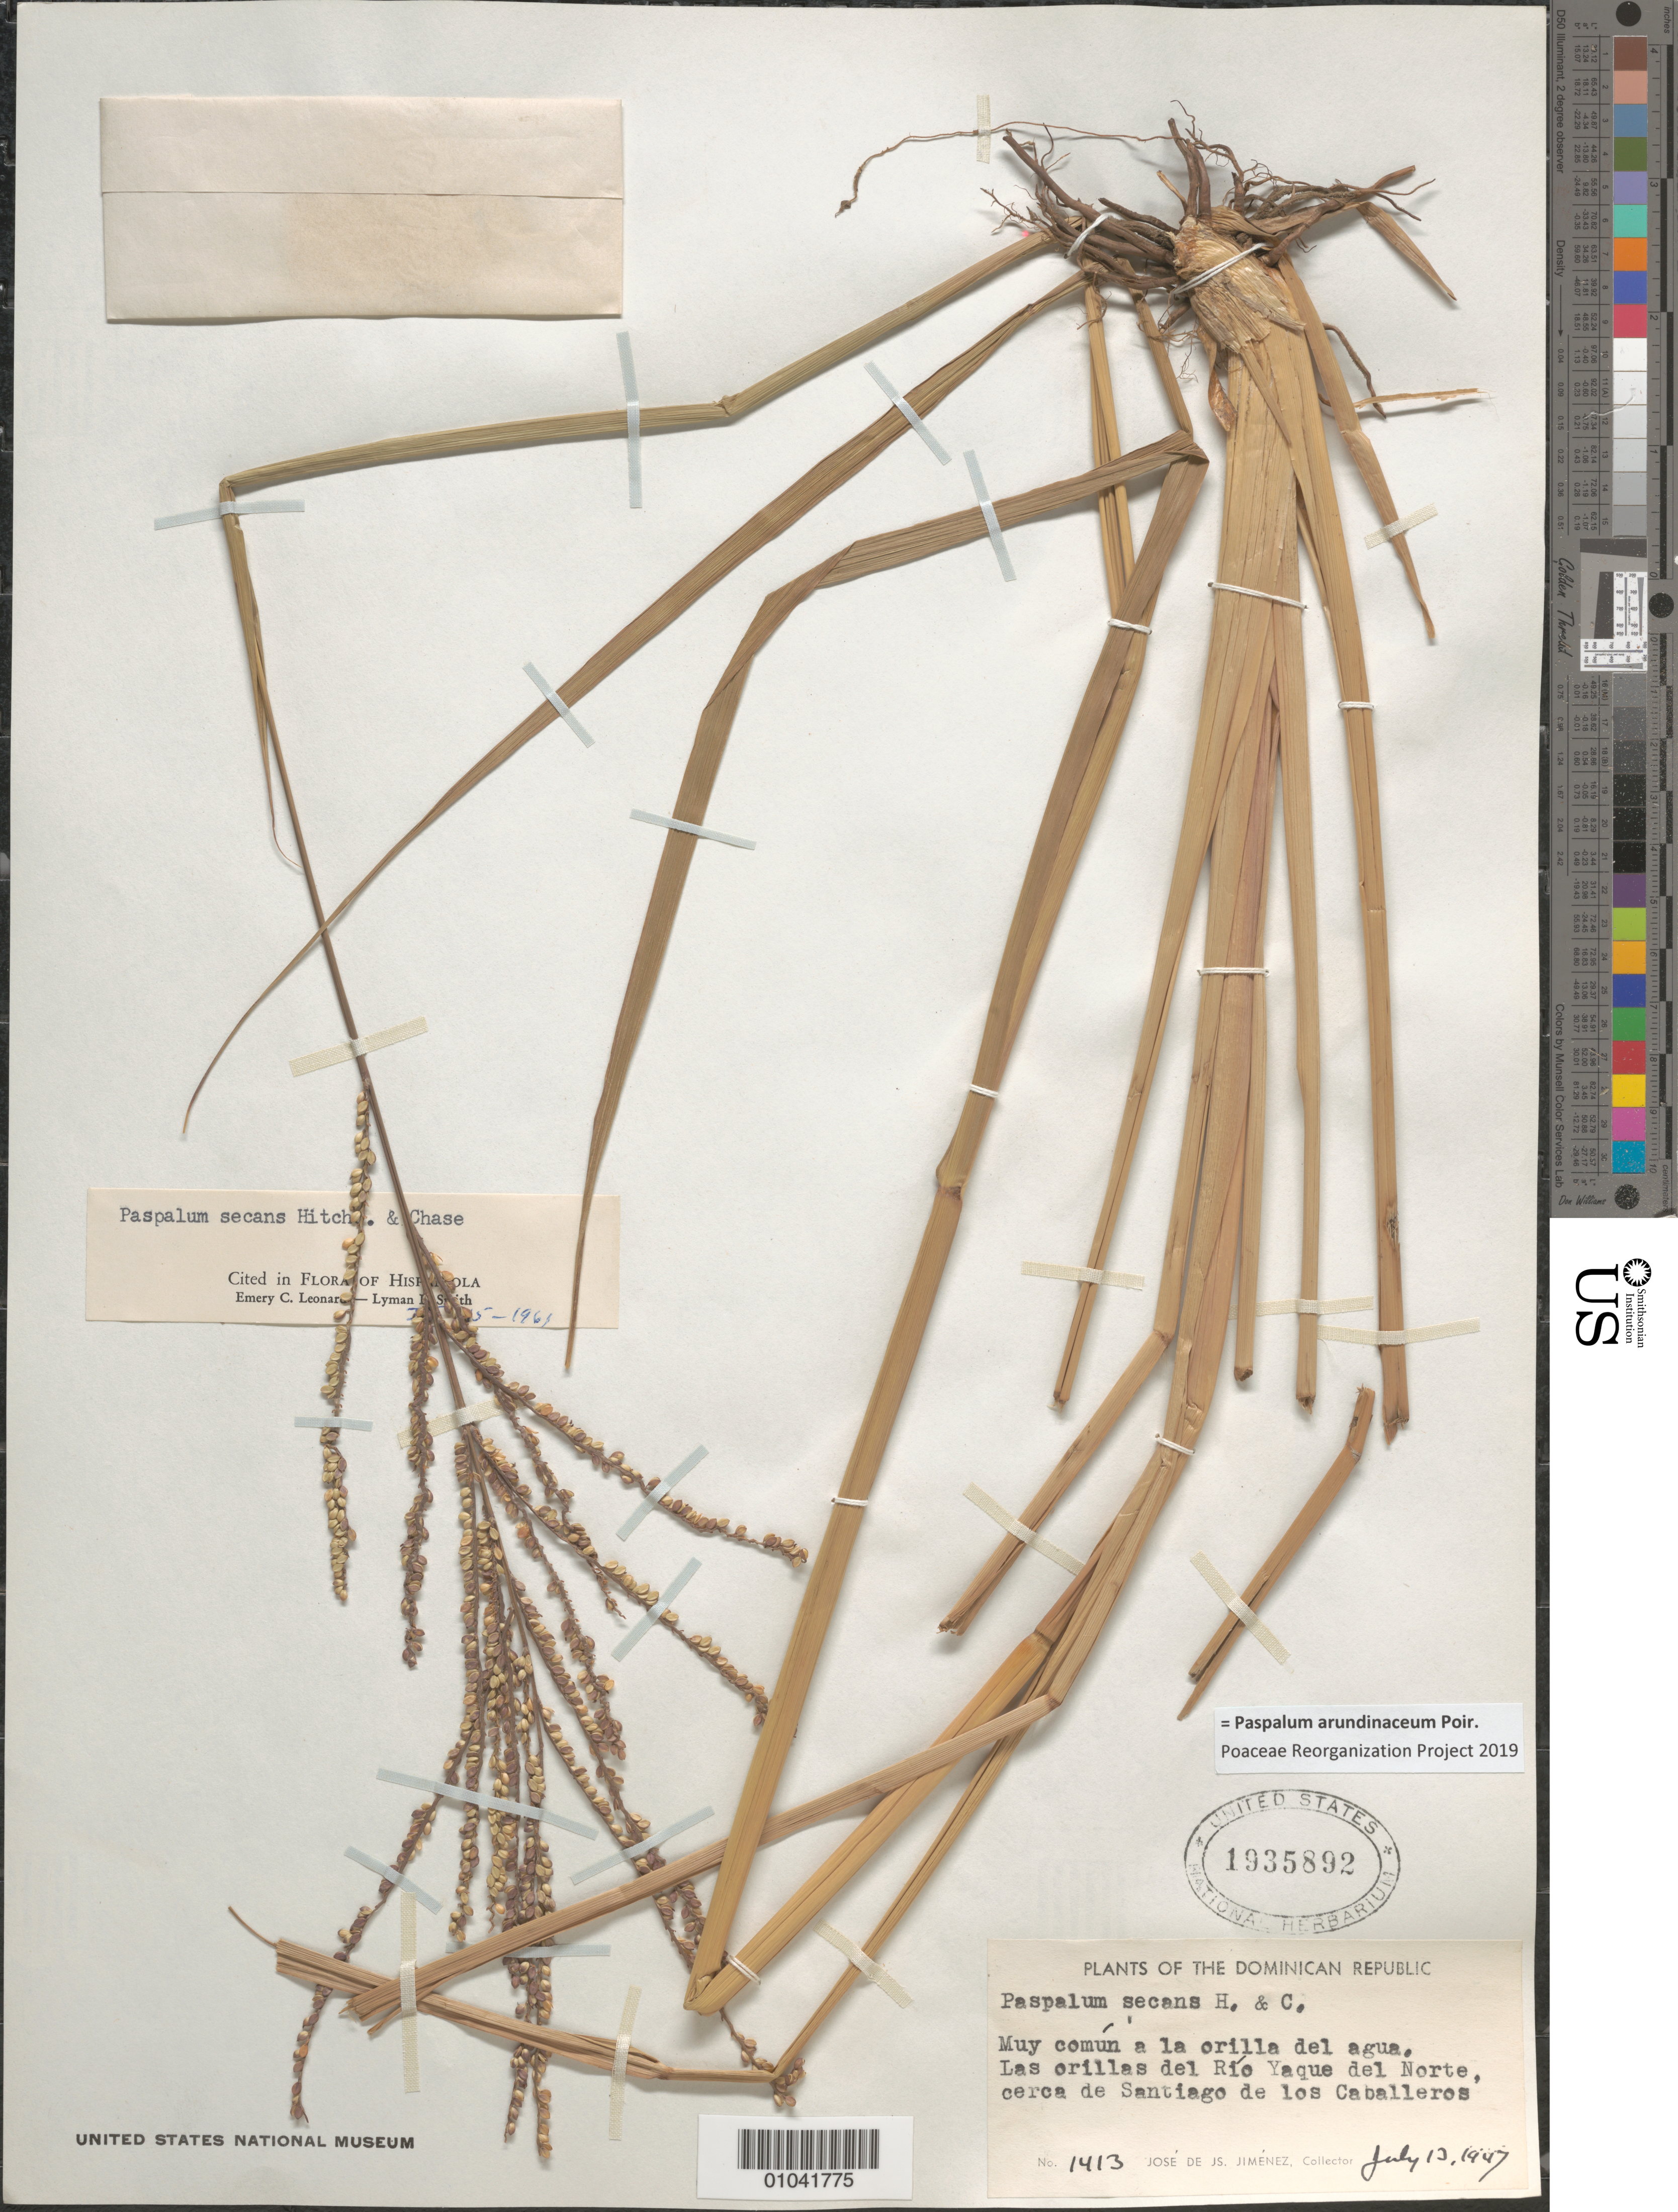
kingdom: Plantae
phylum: Tracheophyta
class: Liliopsida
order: Poales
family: Poaceae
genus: Paspalum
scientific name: Paspalum secans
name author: Hitchc. & Chase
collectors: J. J. Jiménez Almonte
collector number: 1413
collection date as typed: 13 Jul 1947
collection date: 1947-07-13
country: Dominican Republic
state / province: Santiago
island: Hispaniola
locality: Las orillas del Rio Yaque del Norte cerca de Santiago de los Caballeros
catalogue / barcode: US 1935892